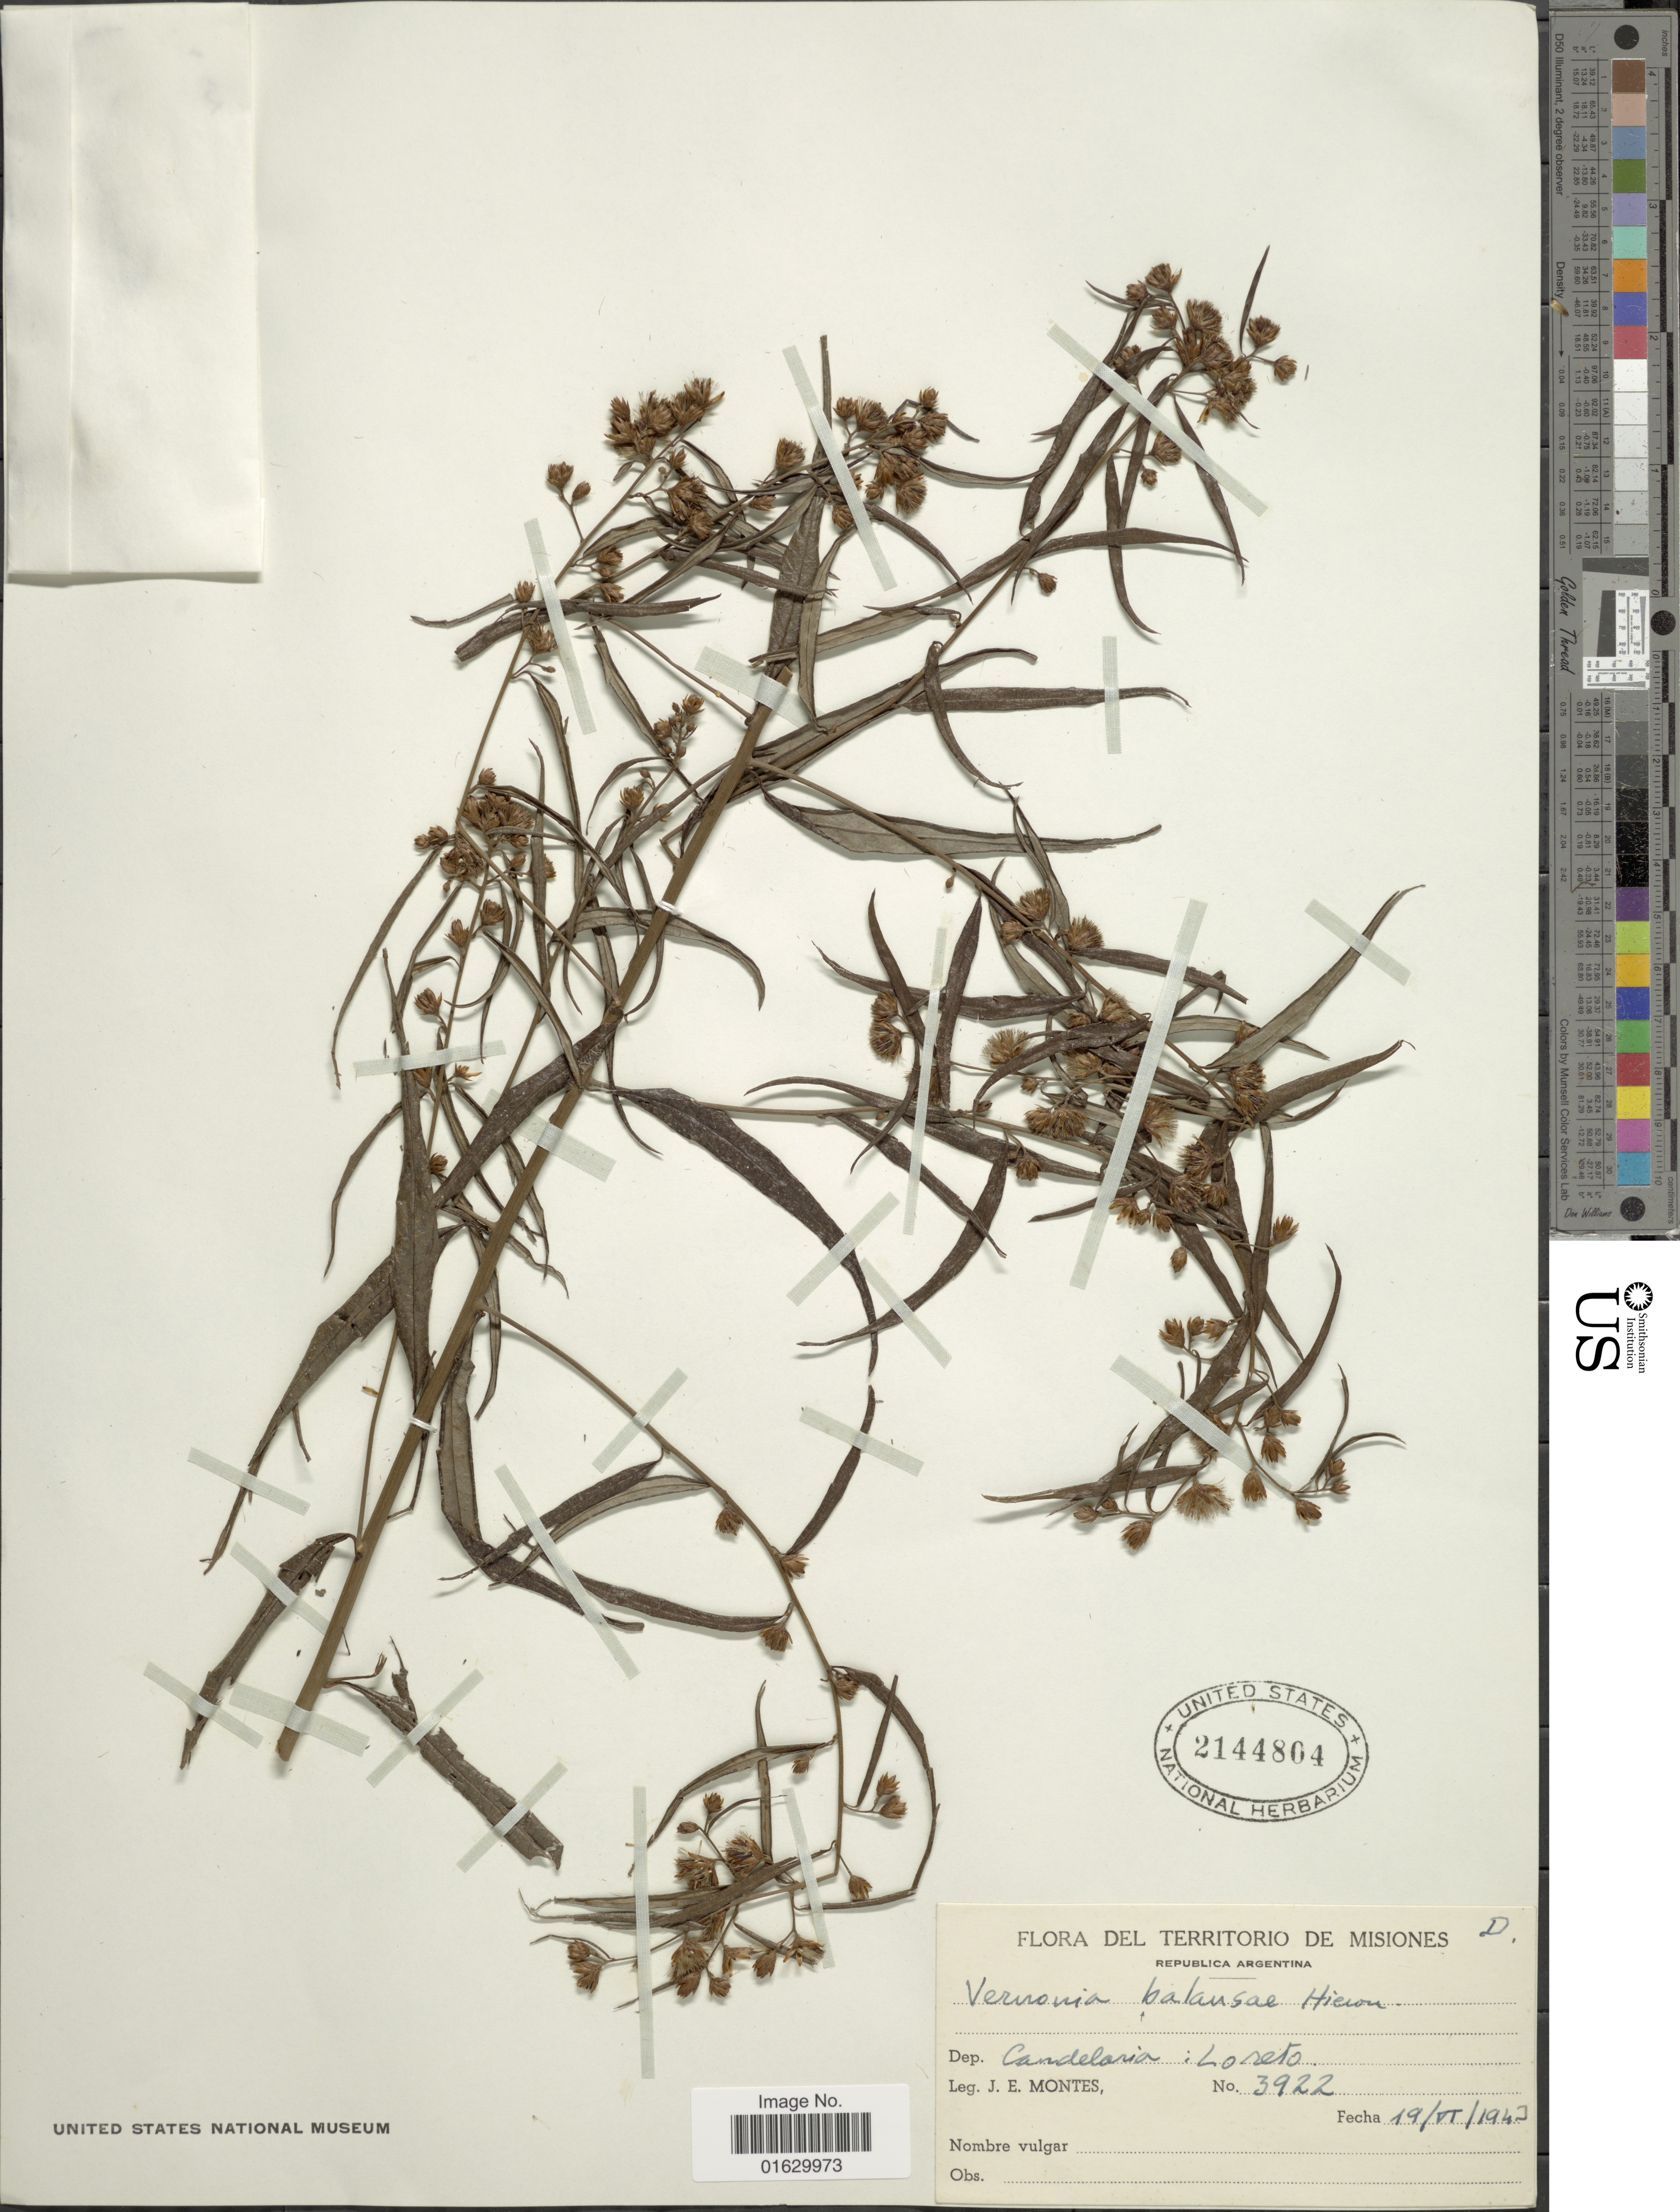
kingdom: Plantae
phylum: Tracheophyta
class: Magnoliopsida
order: Asterales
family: Asteraceae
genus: Lepidaploa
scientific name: Lepidaploa balansae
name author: (Hieron.) H. Rob.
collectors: J. E. Montes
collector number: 3922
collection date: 1943-06-19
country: Argentina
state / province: Misiones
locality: Territorio de Misiones, Dep. Candelaria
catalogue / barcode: US 2144804